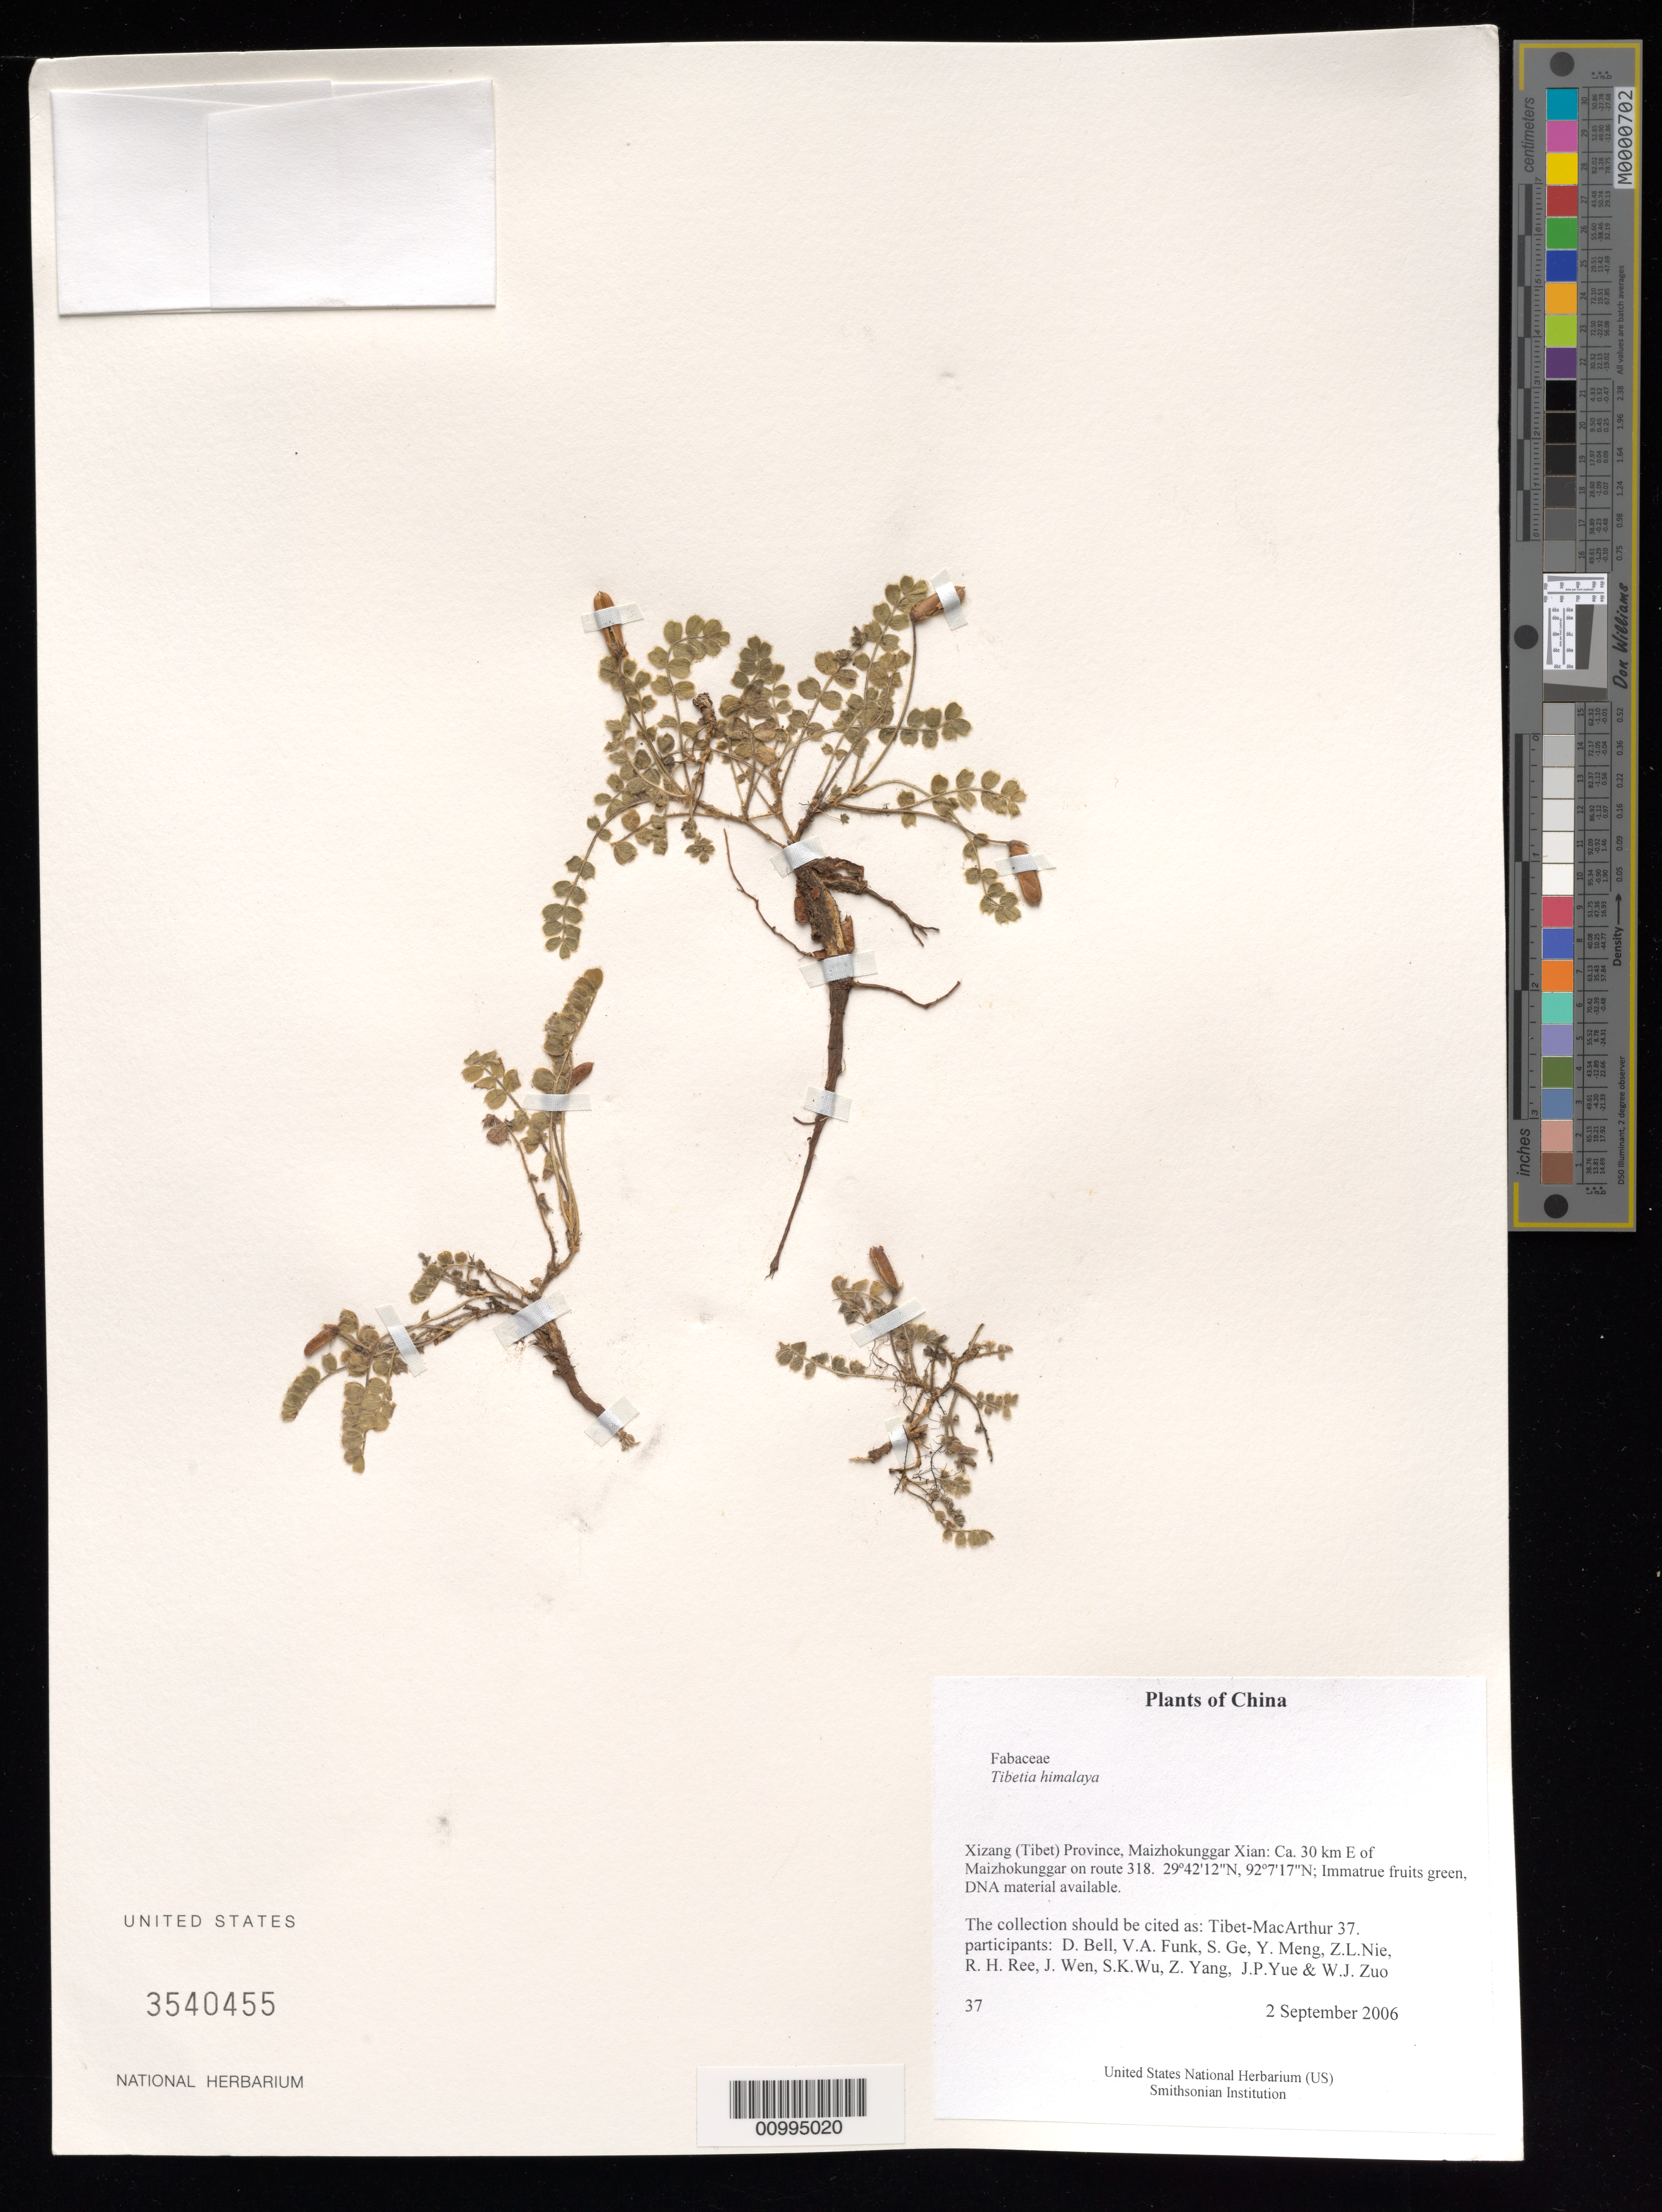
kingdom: Plantae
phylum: Tracheophyta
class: Magnoliopsida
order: Fabales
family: Fabaceae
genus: Tibetia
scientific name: Tibetia himalaica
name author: (Baker) H.B. Cui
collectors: Tibet-MacArthur, D. A. Bell, V. Funk, S. Ge, Y. Meng, Z. Nie, R. Ree, J. Wen, S. K. Wu, Z. Yang, J. Yue & W. Zuo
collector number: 37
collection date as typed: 02 Sep 2006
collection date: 2006-09-02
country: China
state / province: Xizang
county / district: Maizhokunggar Xian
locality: Ca. 30 km E of Maizhokunggar on route 318.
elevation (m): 4256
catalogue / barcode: US 3540455